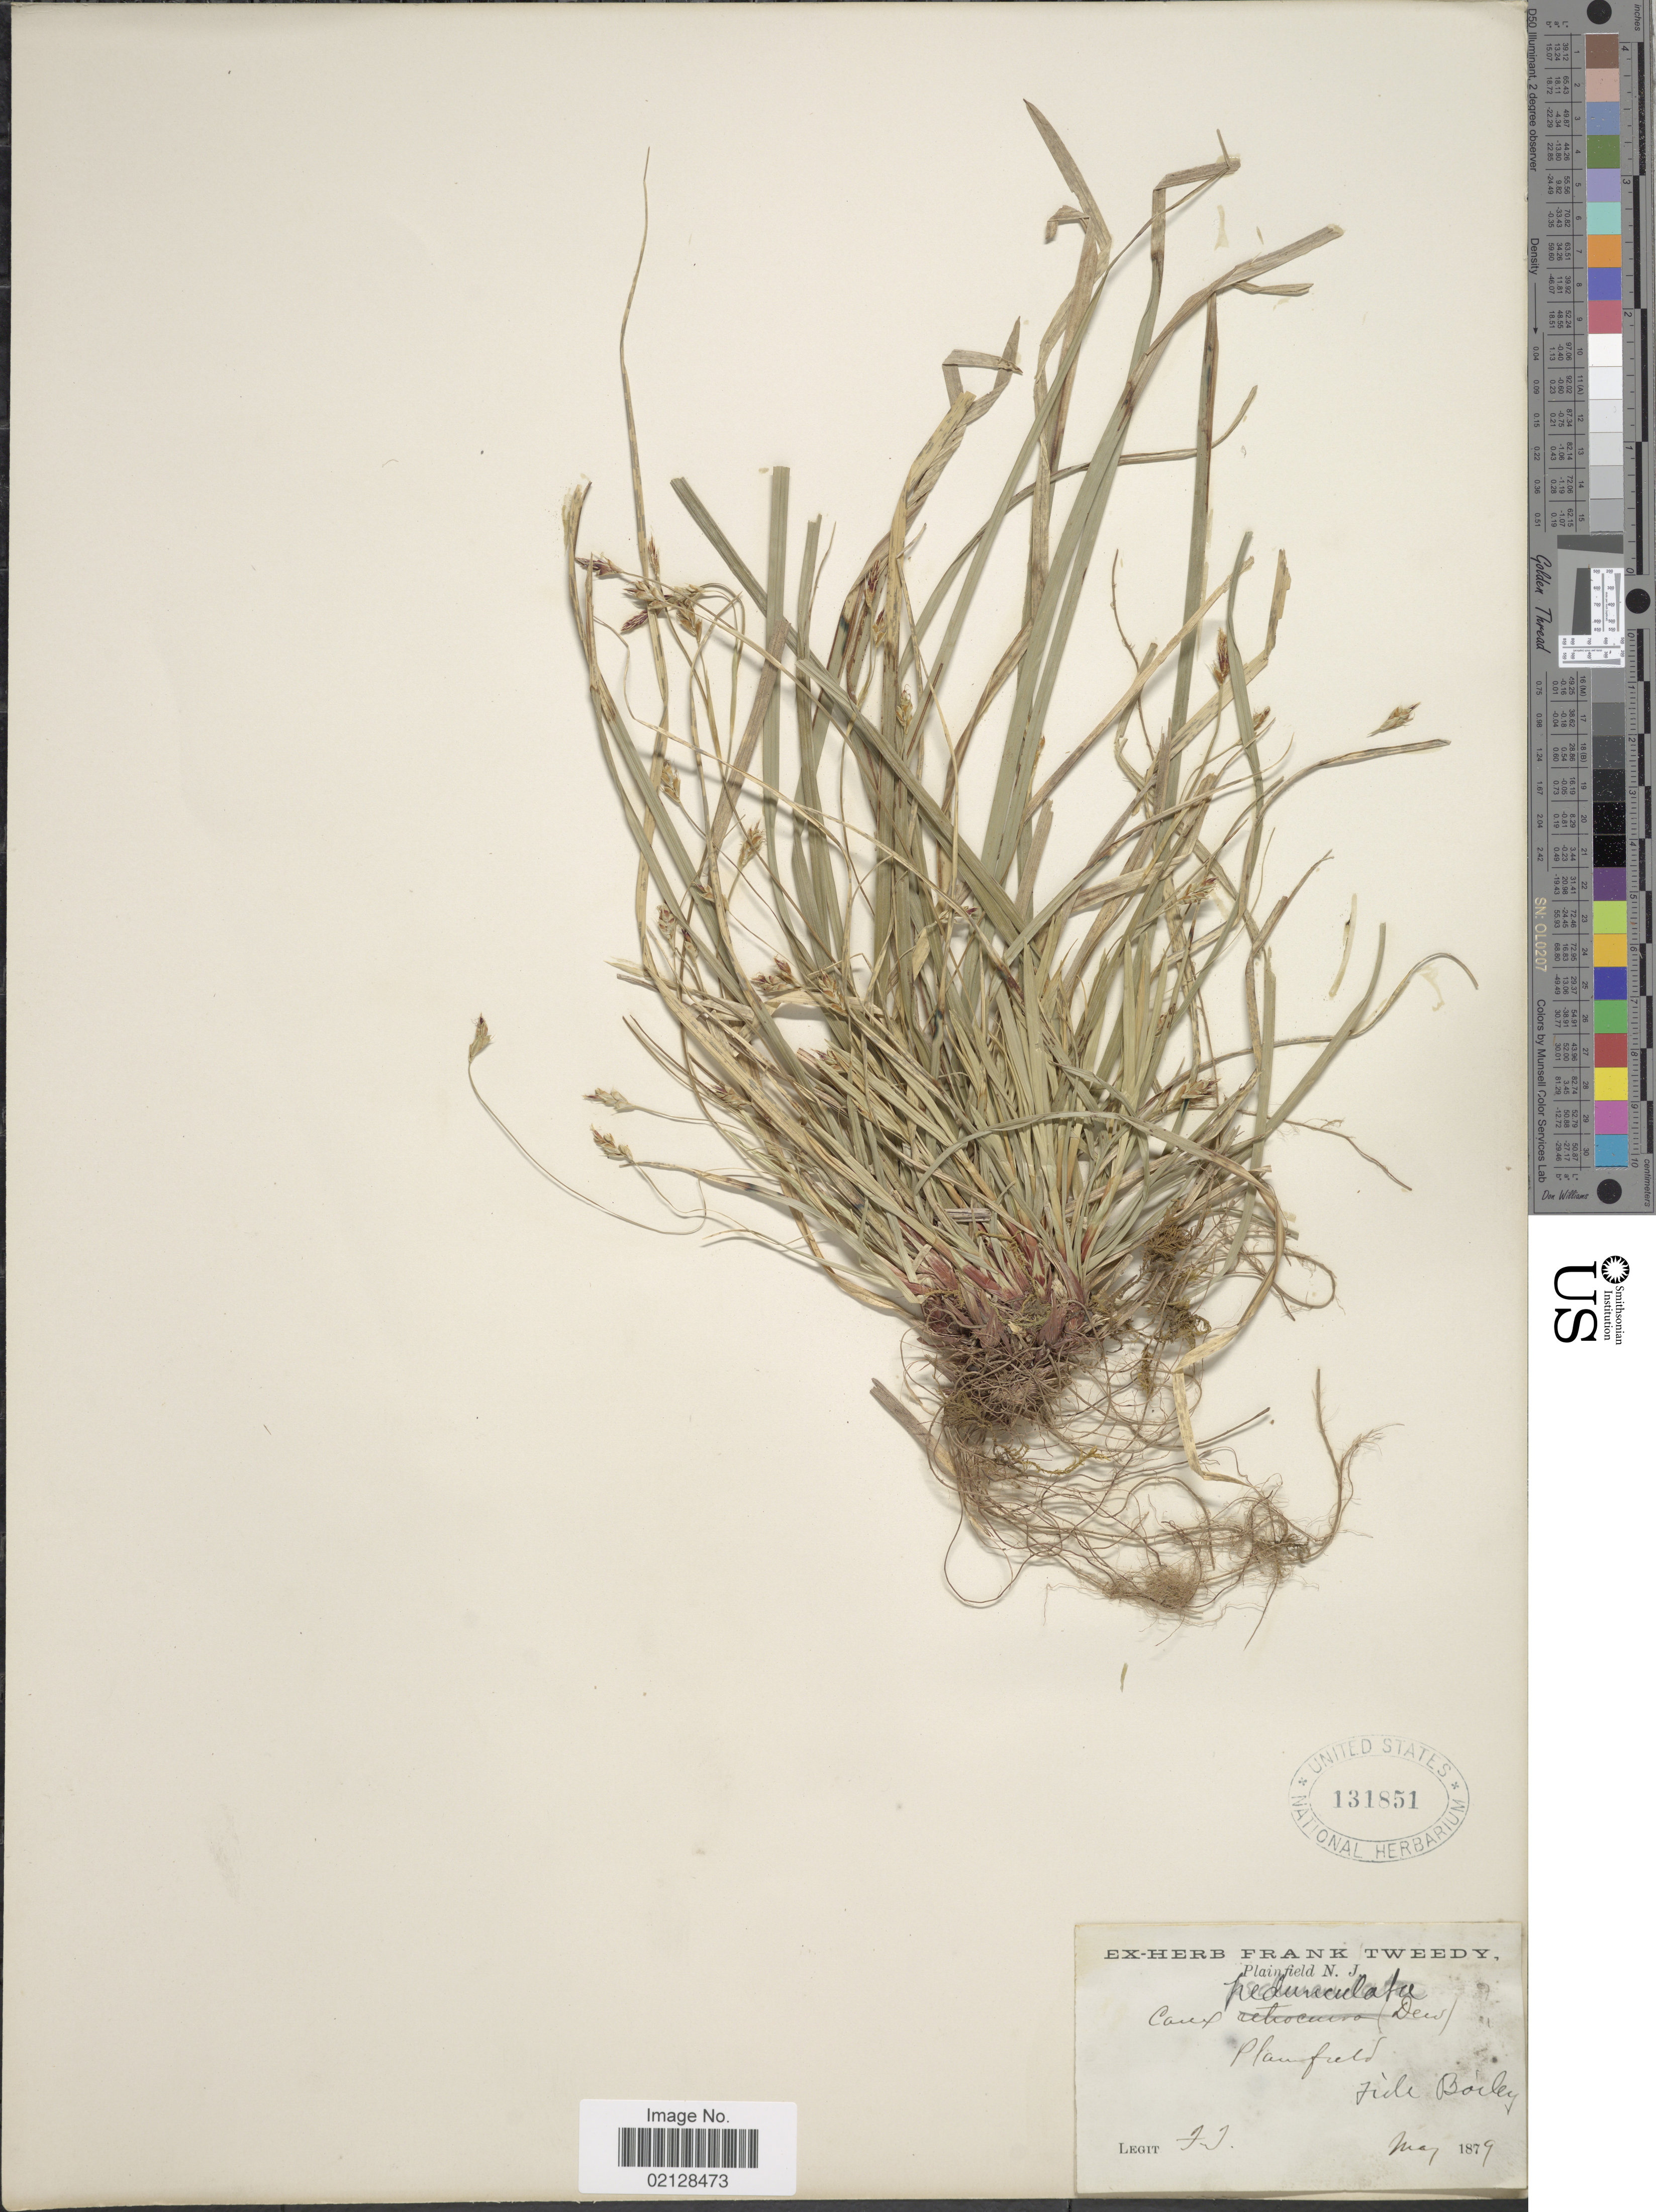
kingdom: Plantae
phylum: Tracheophyta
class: Liliopsida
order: Poales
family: Cyperaceae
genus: Carex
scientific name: Carex pedunculata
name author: Muhl. ex Willd.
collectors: F. Tweedy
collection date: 1879-05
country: United States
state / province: New Jersey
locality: Plainfield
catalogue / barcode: US 131851